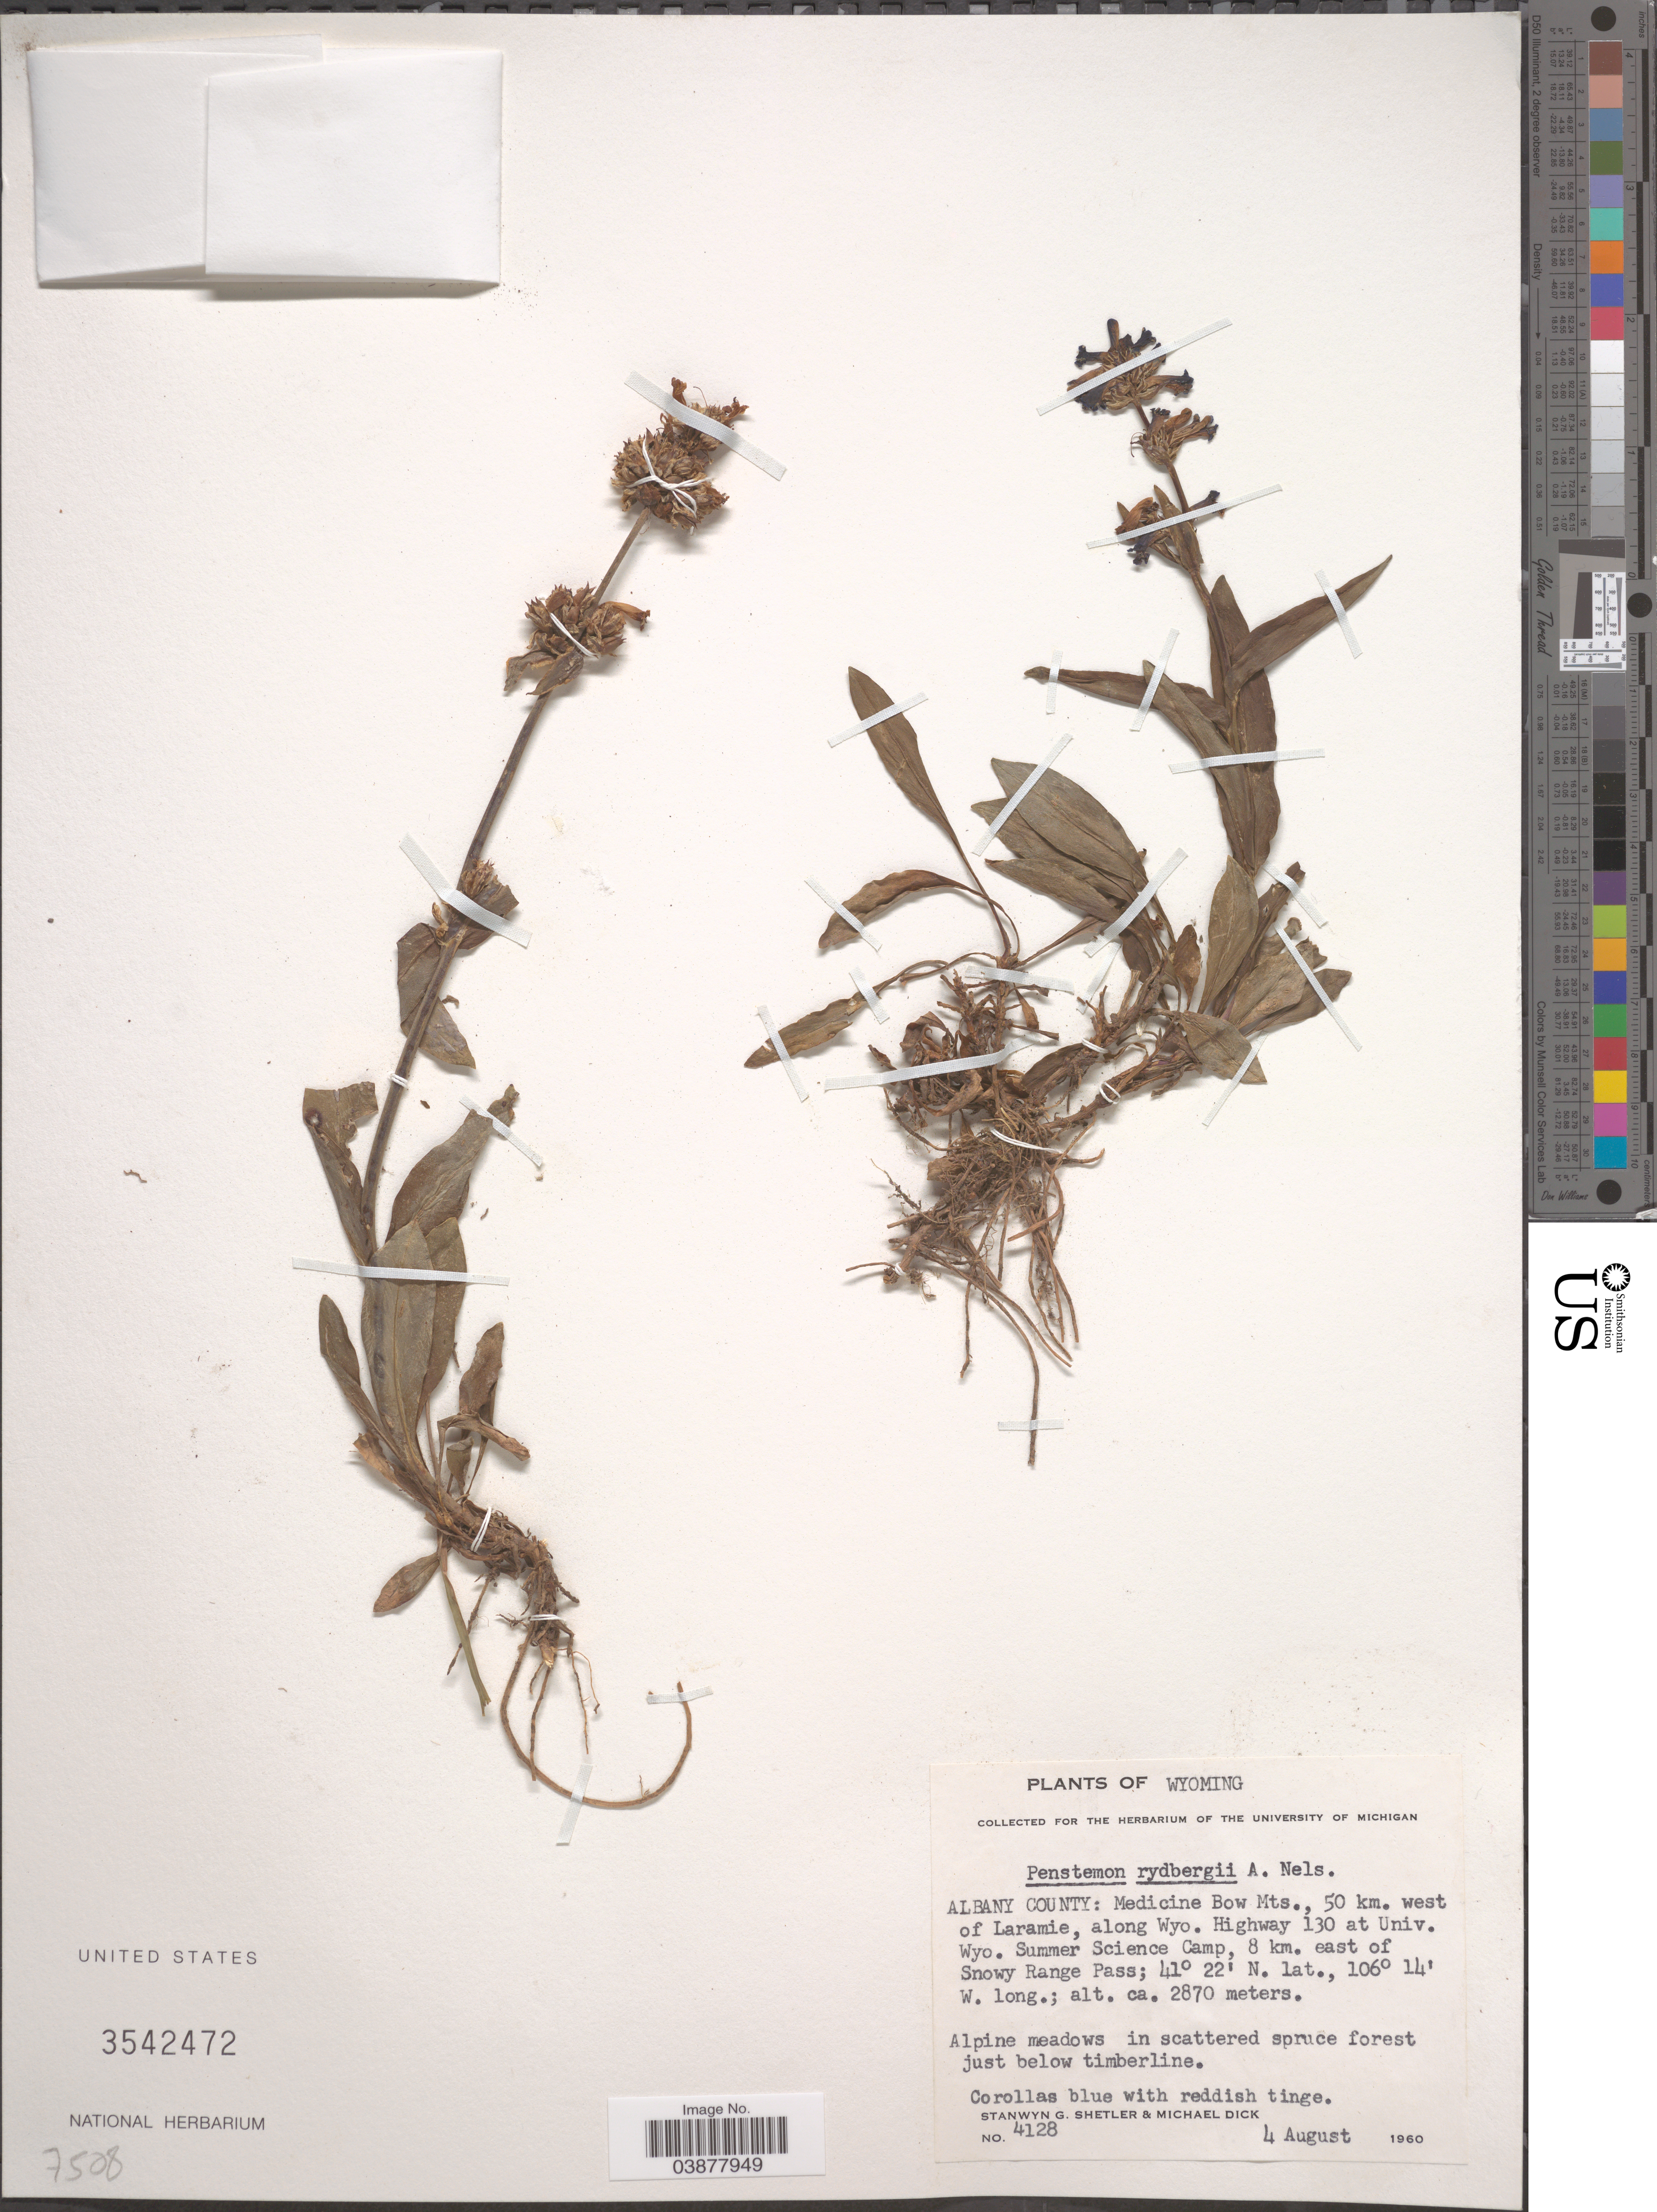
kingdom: Plantae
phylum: Tracheophyta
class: Magnoliopsida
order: Lamiales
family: Plantaginaceae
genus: Penstemon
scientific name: Penstemon rydbergii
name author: A. Nelson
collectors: S. Shetler & M. Dick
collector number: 4128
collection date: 1960-08-04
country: United States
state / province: Wyoming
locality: Albany County: Medicine Bow Mts., 50 km. west of Laramie, along Wyo. Highway 130 at Univ. Wyo. Summer Science Camp, 8 km. east of Snowy Range Pass.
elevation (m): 2870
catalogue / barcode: US 3542472